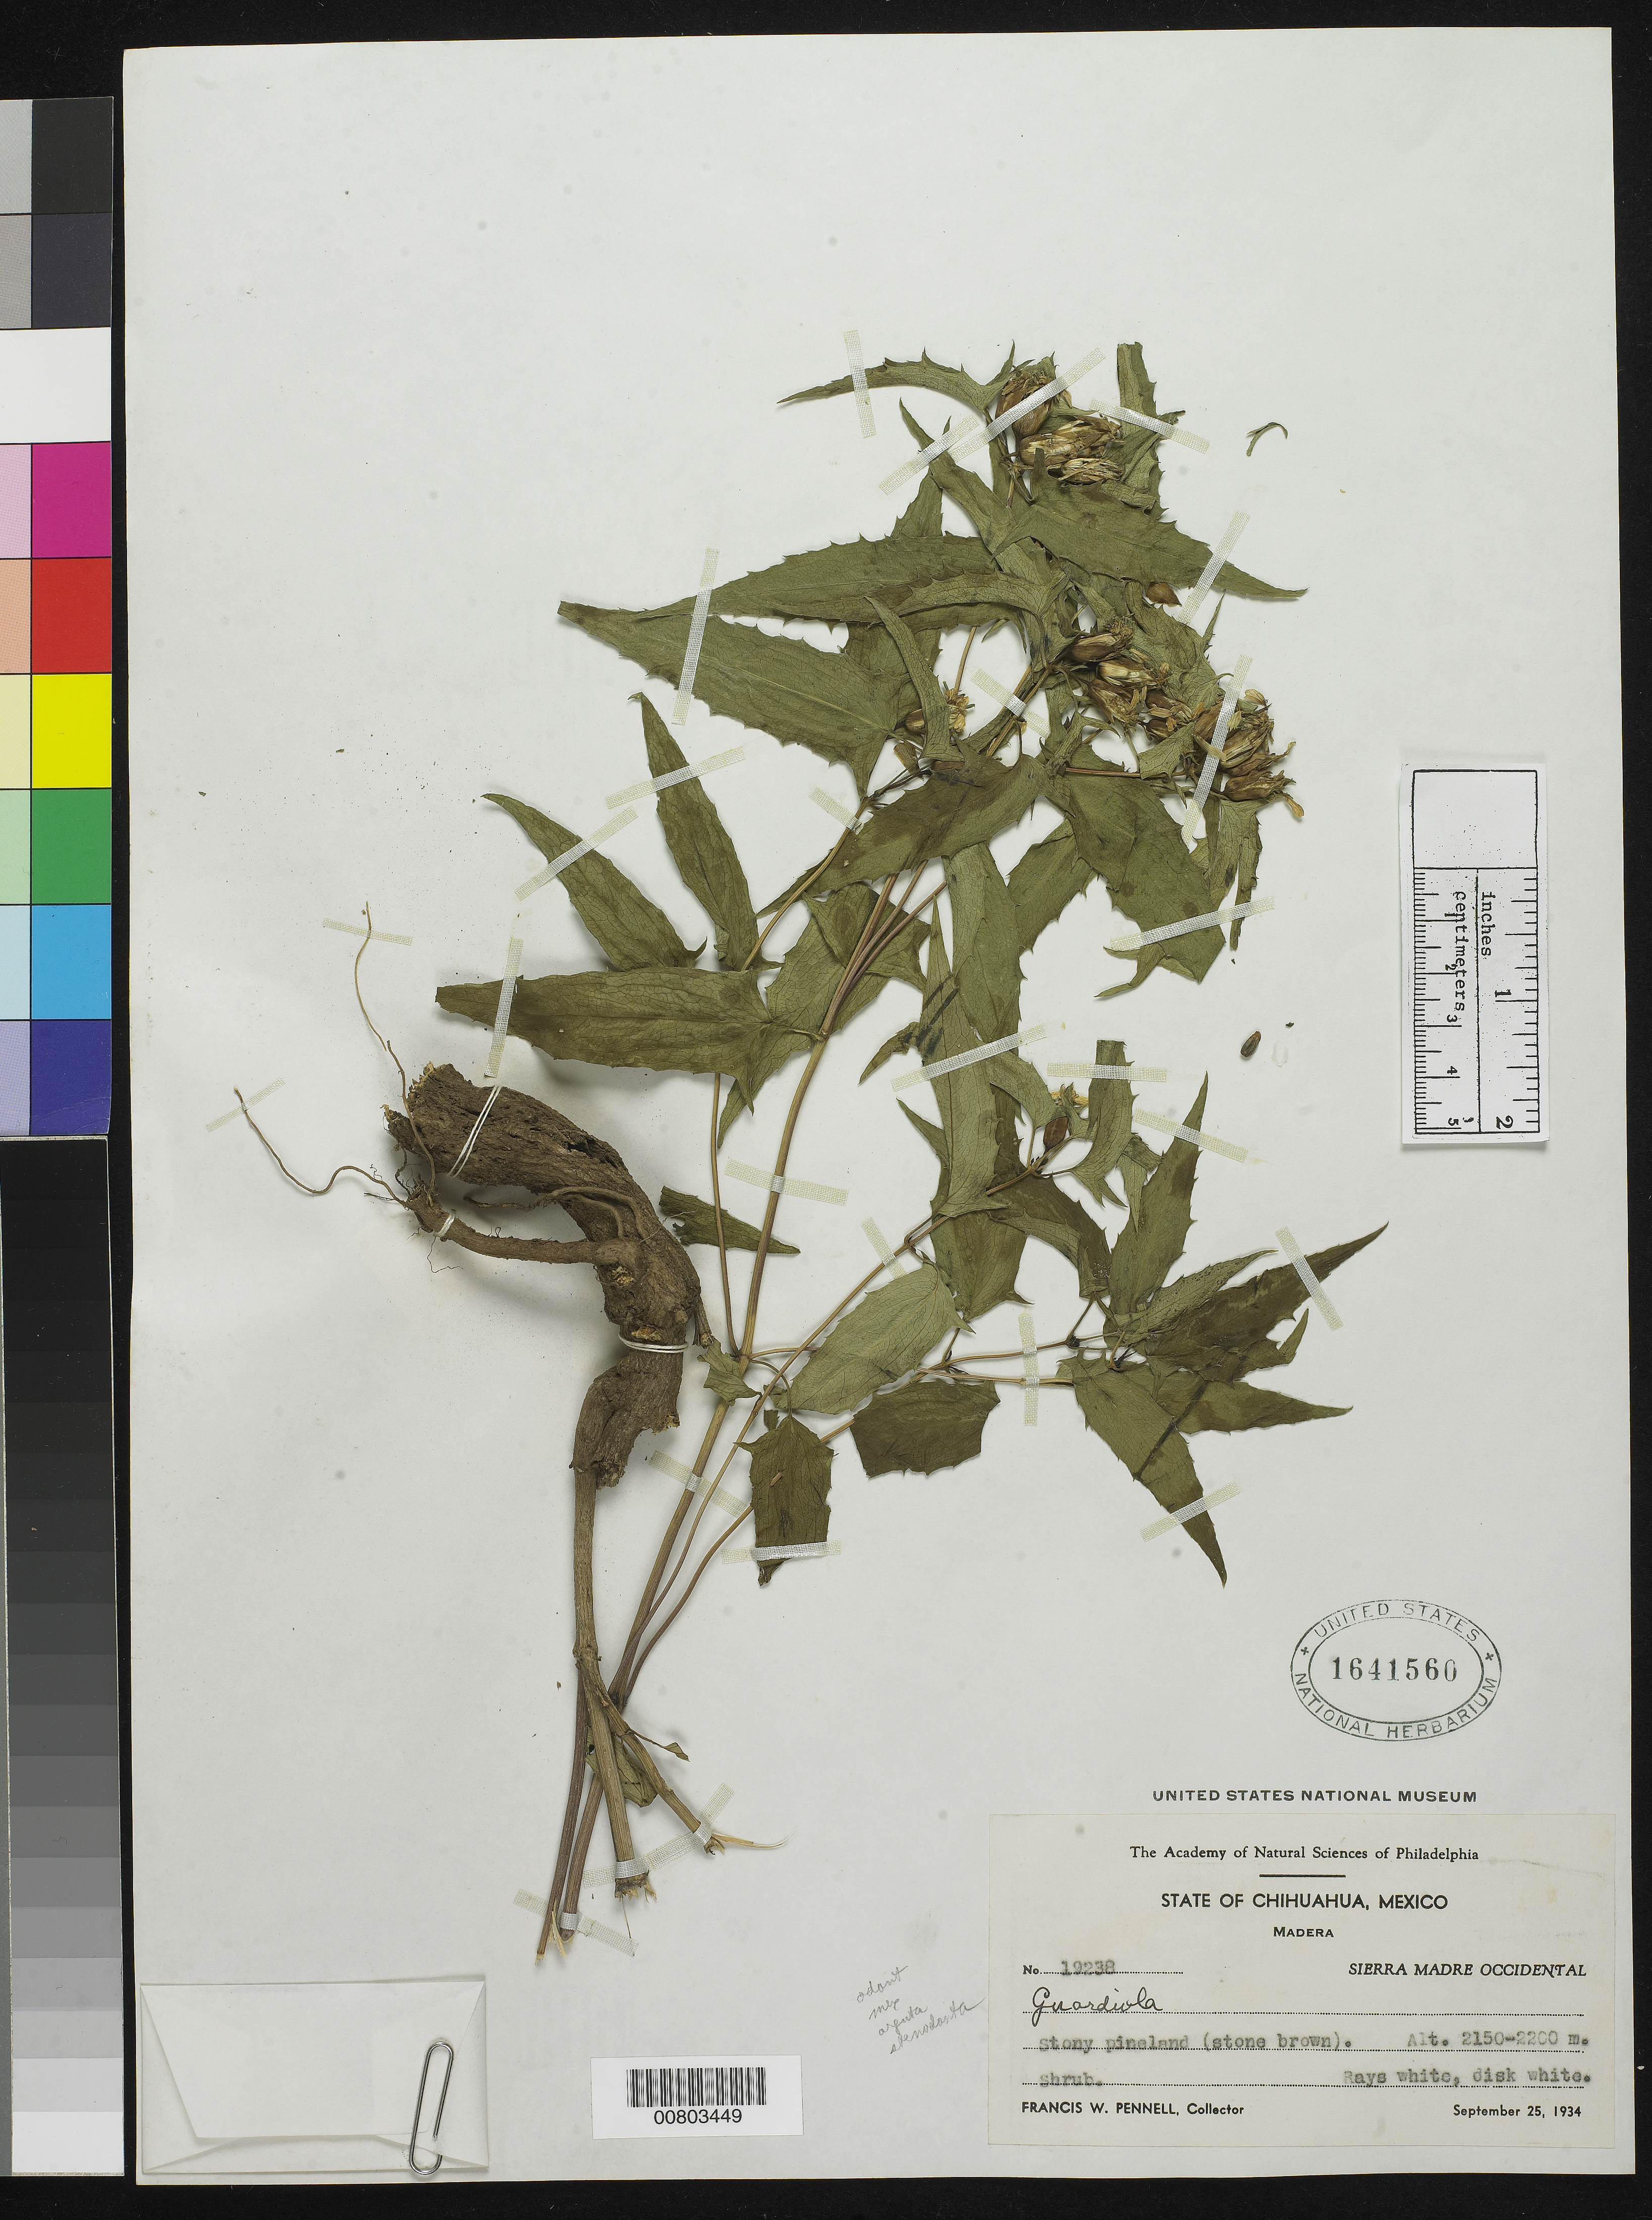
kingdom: Plantae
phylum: Tracheophyta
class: Magnoliopsida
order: Asterales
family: Asteraceae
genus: Guardiola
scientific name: Guardiola arguta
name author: (A. Gray) B.L. Rob.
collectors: F. W. Pennell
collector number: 19238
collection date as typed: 25 Sep 1934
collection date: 1934-09-25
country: Mexico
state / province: Chihuahua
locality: Madera, Chihuahua.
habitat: Stony pineland (stone brown)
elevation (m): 2150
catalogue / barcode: US 1641560